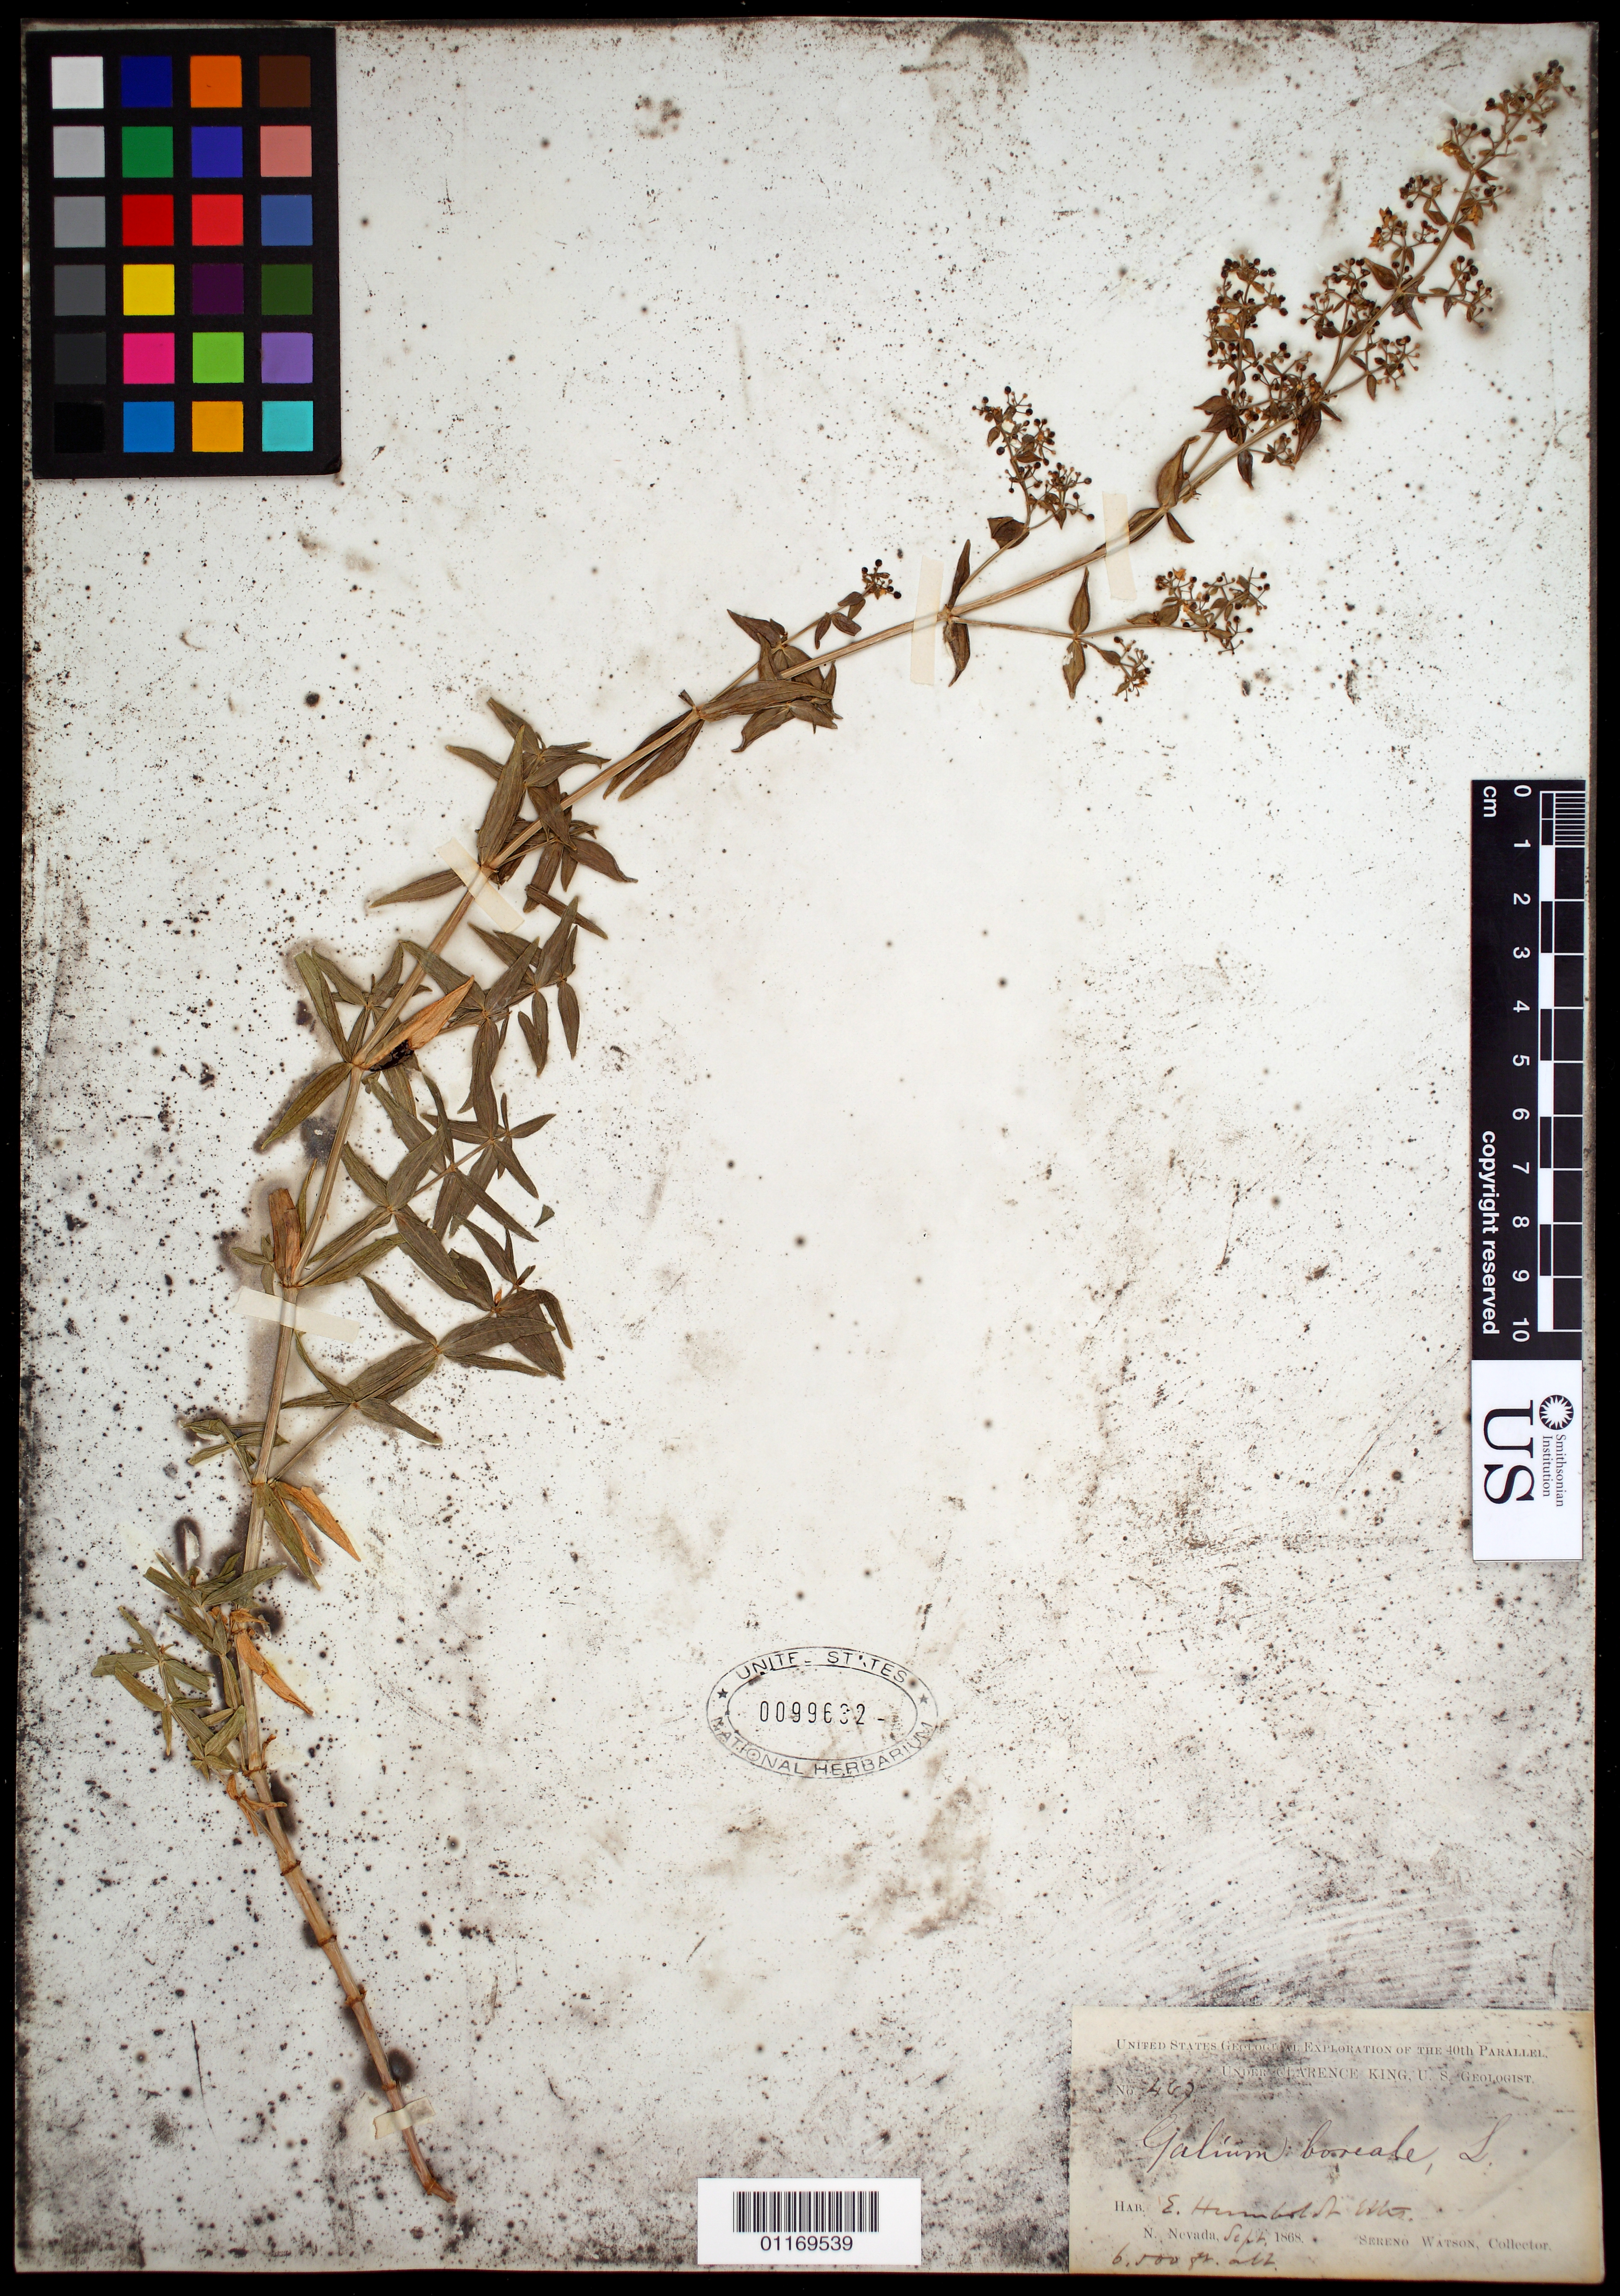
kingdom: Plantae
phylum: Tracheophyta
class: Magnoliopsida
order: Gentianales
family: Rubiaceae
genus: Galium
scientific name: Galium boreale L.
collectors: S. Watson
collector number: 487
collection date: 1868-09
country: United States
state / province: Nevada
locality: E. Hamboldt Mts.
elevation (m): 1981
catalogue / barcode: US 99632